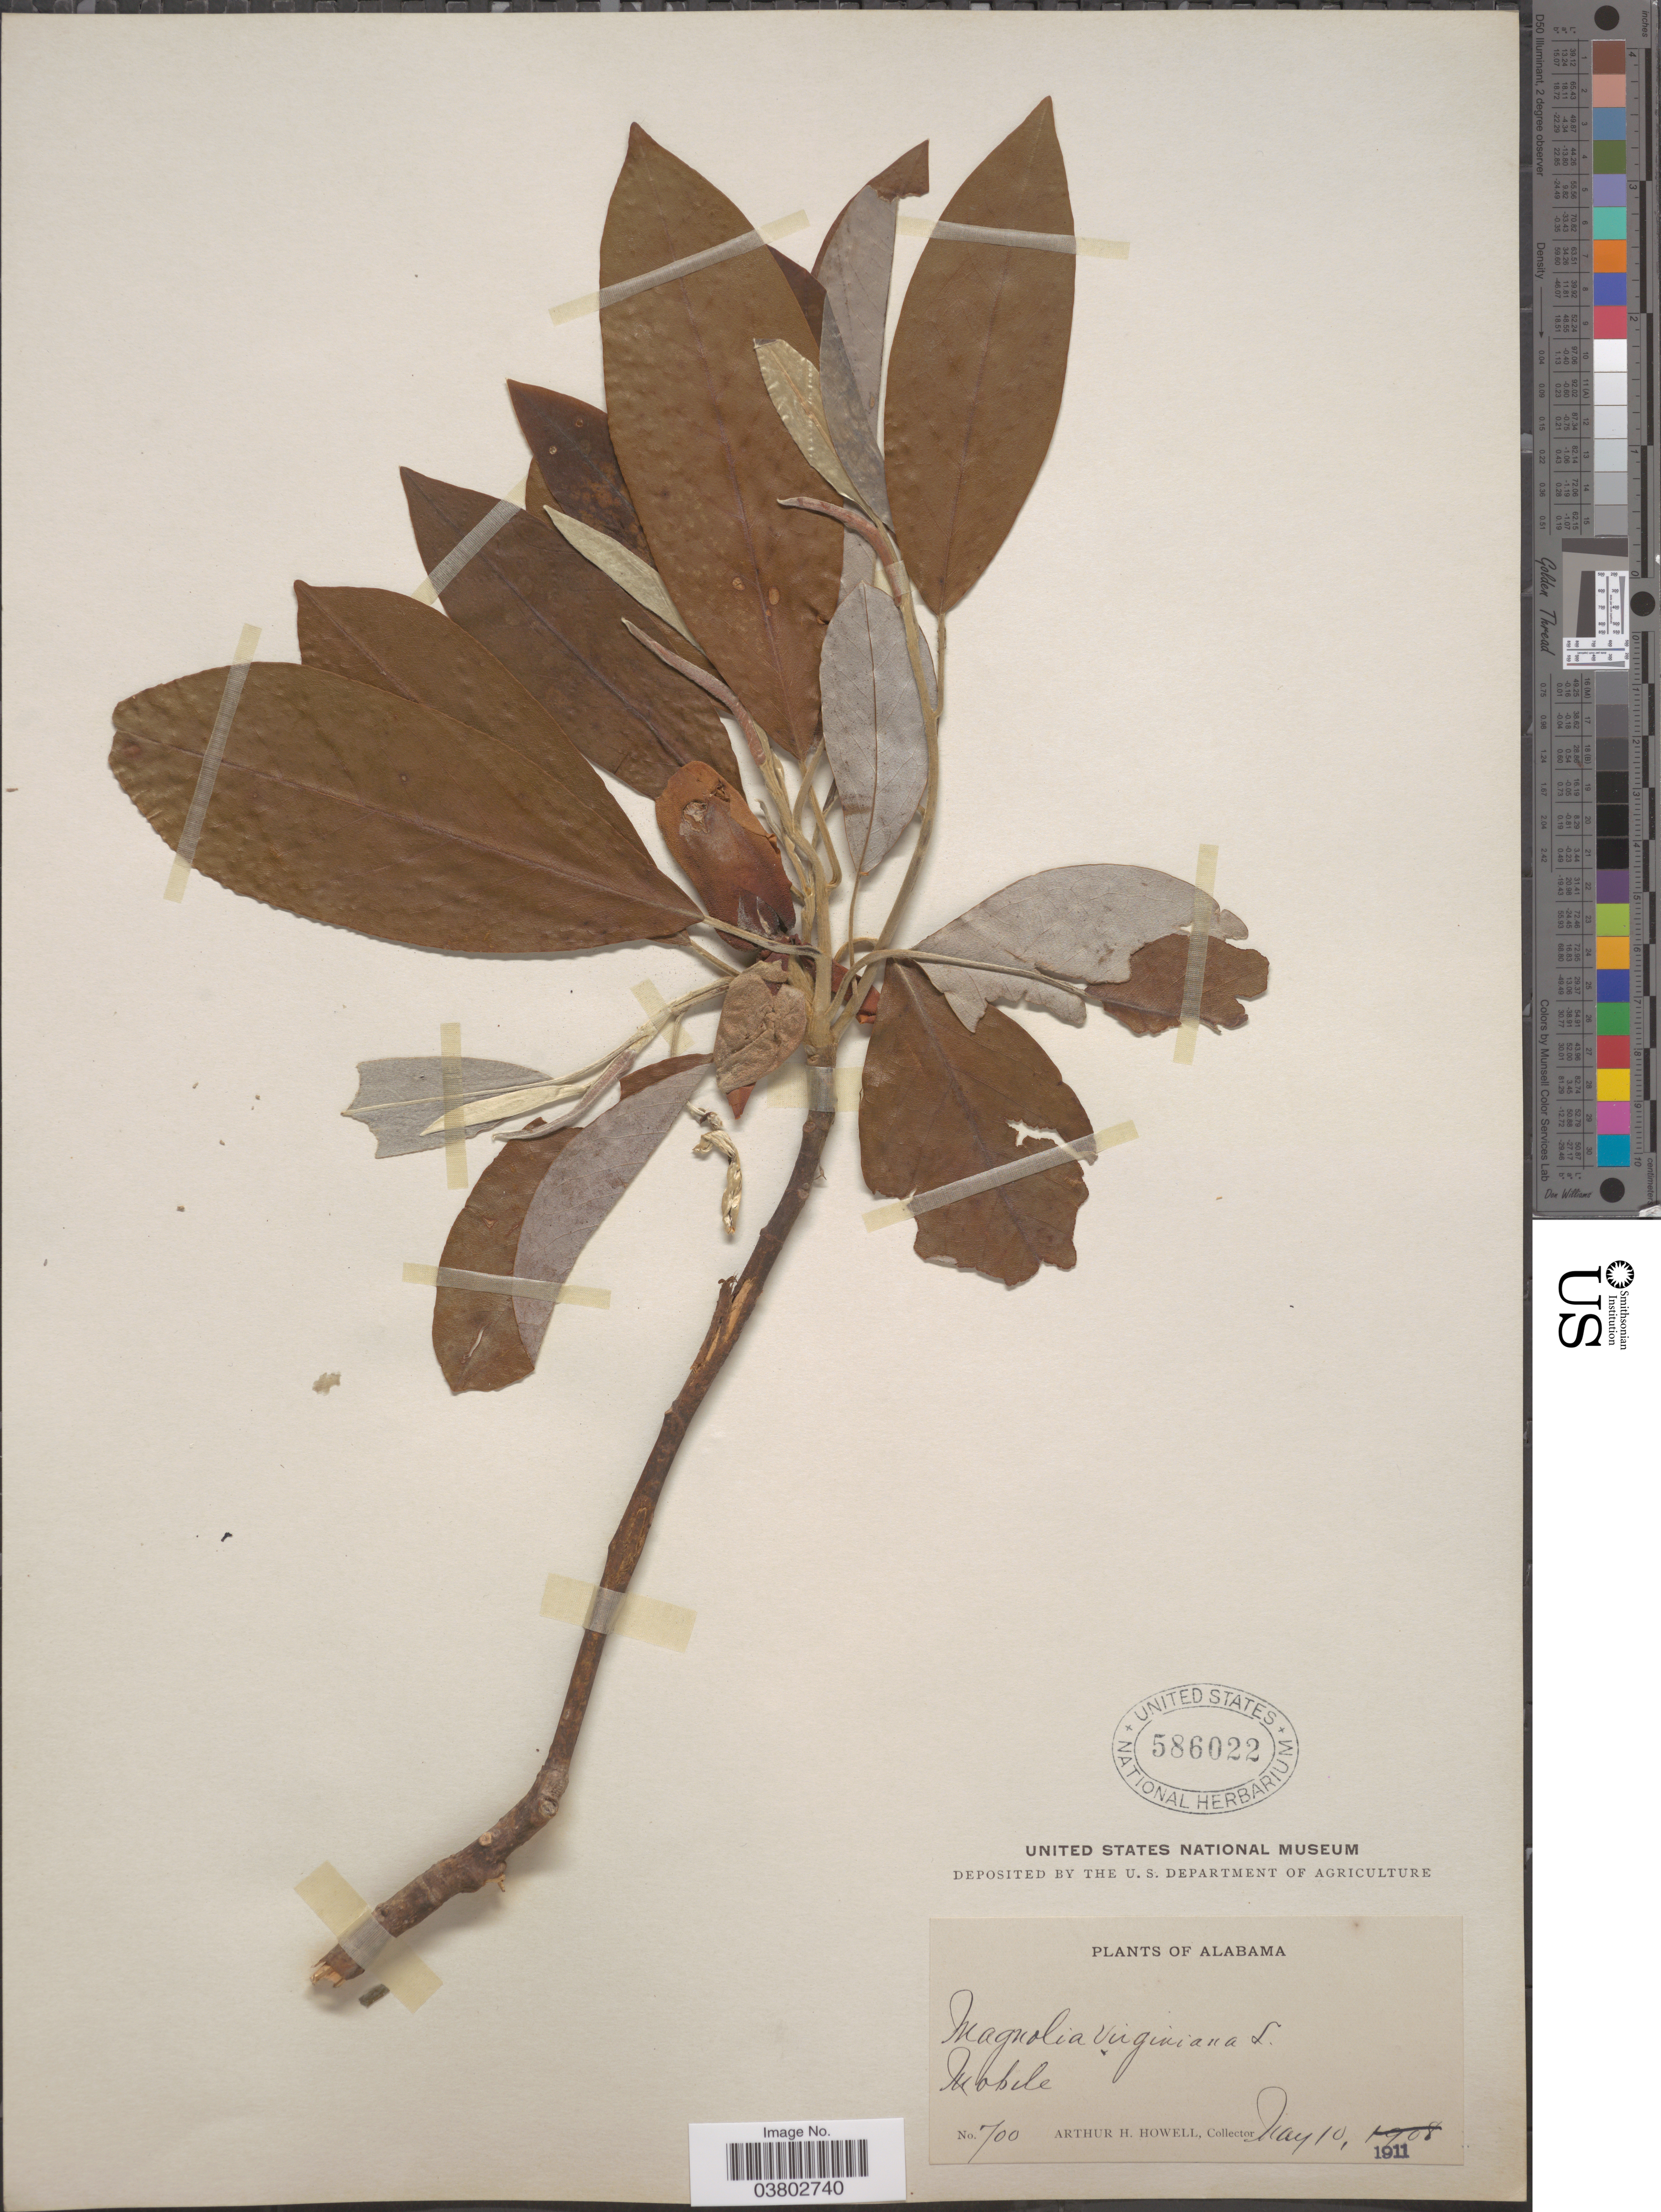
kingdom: Plantae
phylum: Tracheophyta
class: Magnoliopsida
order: Magnoliales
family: Magnoliaceae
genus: Magnolia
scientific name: Magnolia virginiana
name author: L.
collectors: A. H. Howell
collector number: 700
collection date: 1911-05-10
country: United States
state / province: Alabama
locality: Mobile.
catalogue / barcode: US 586022